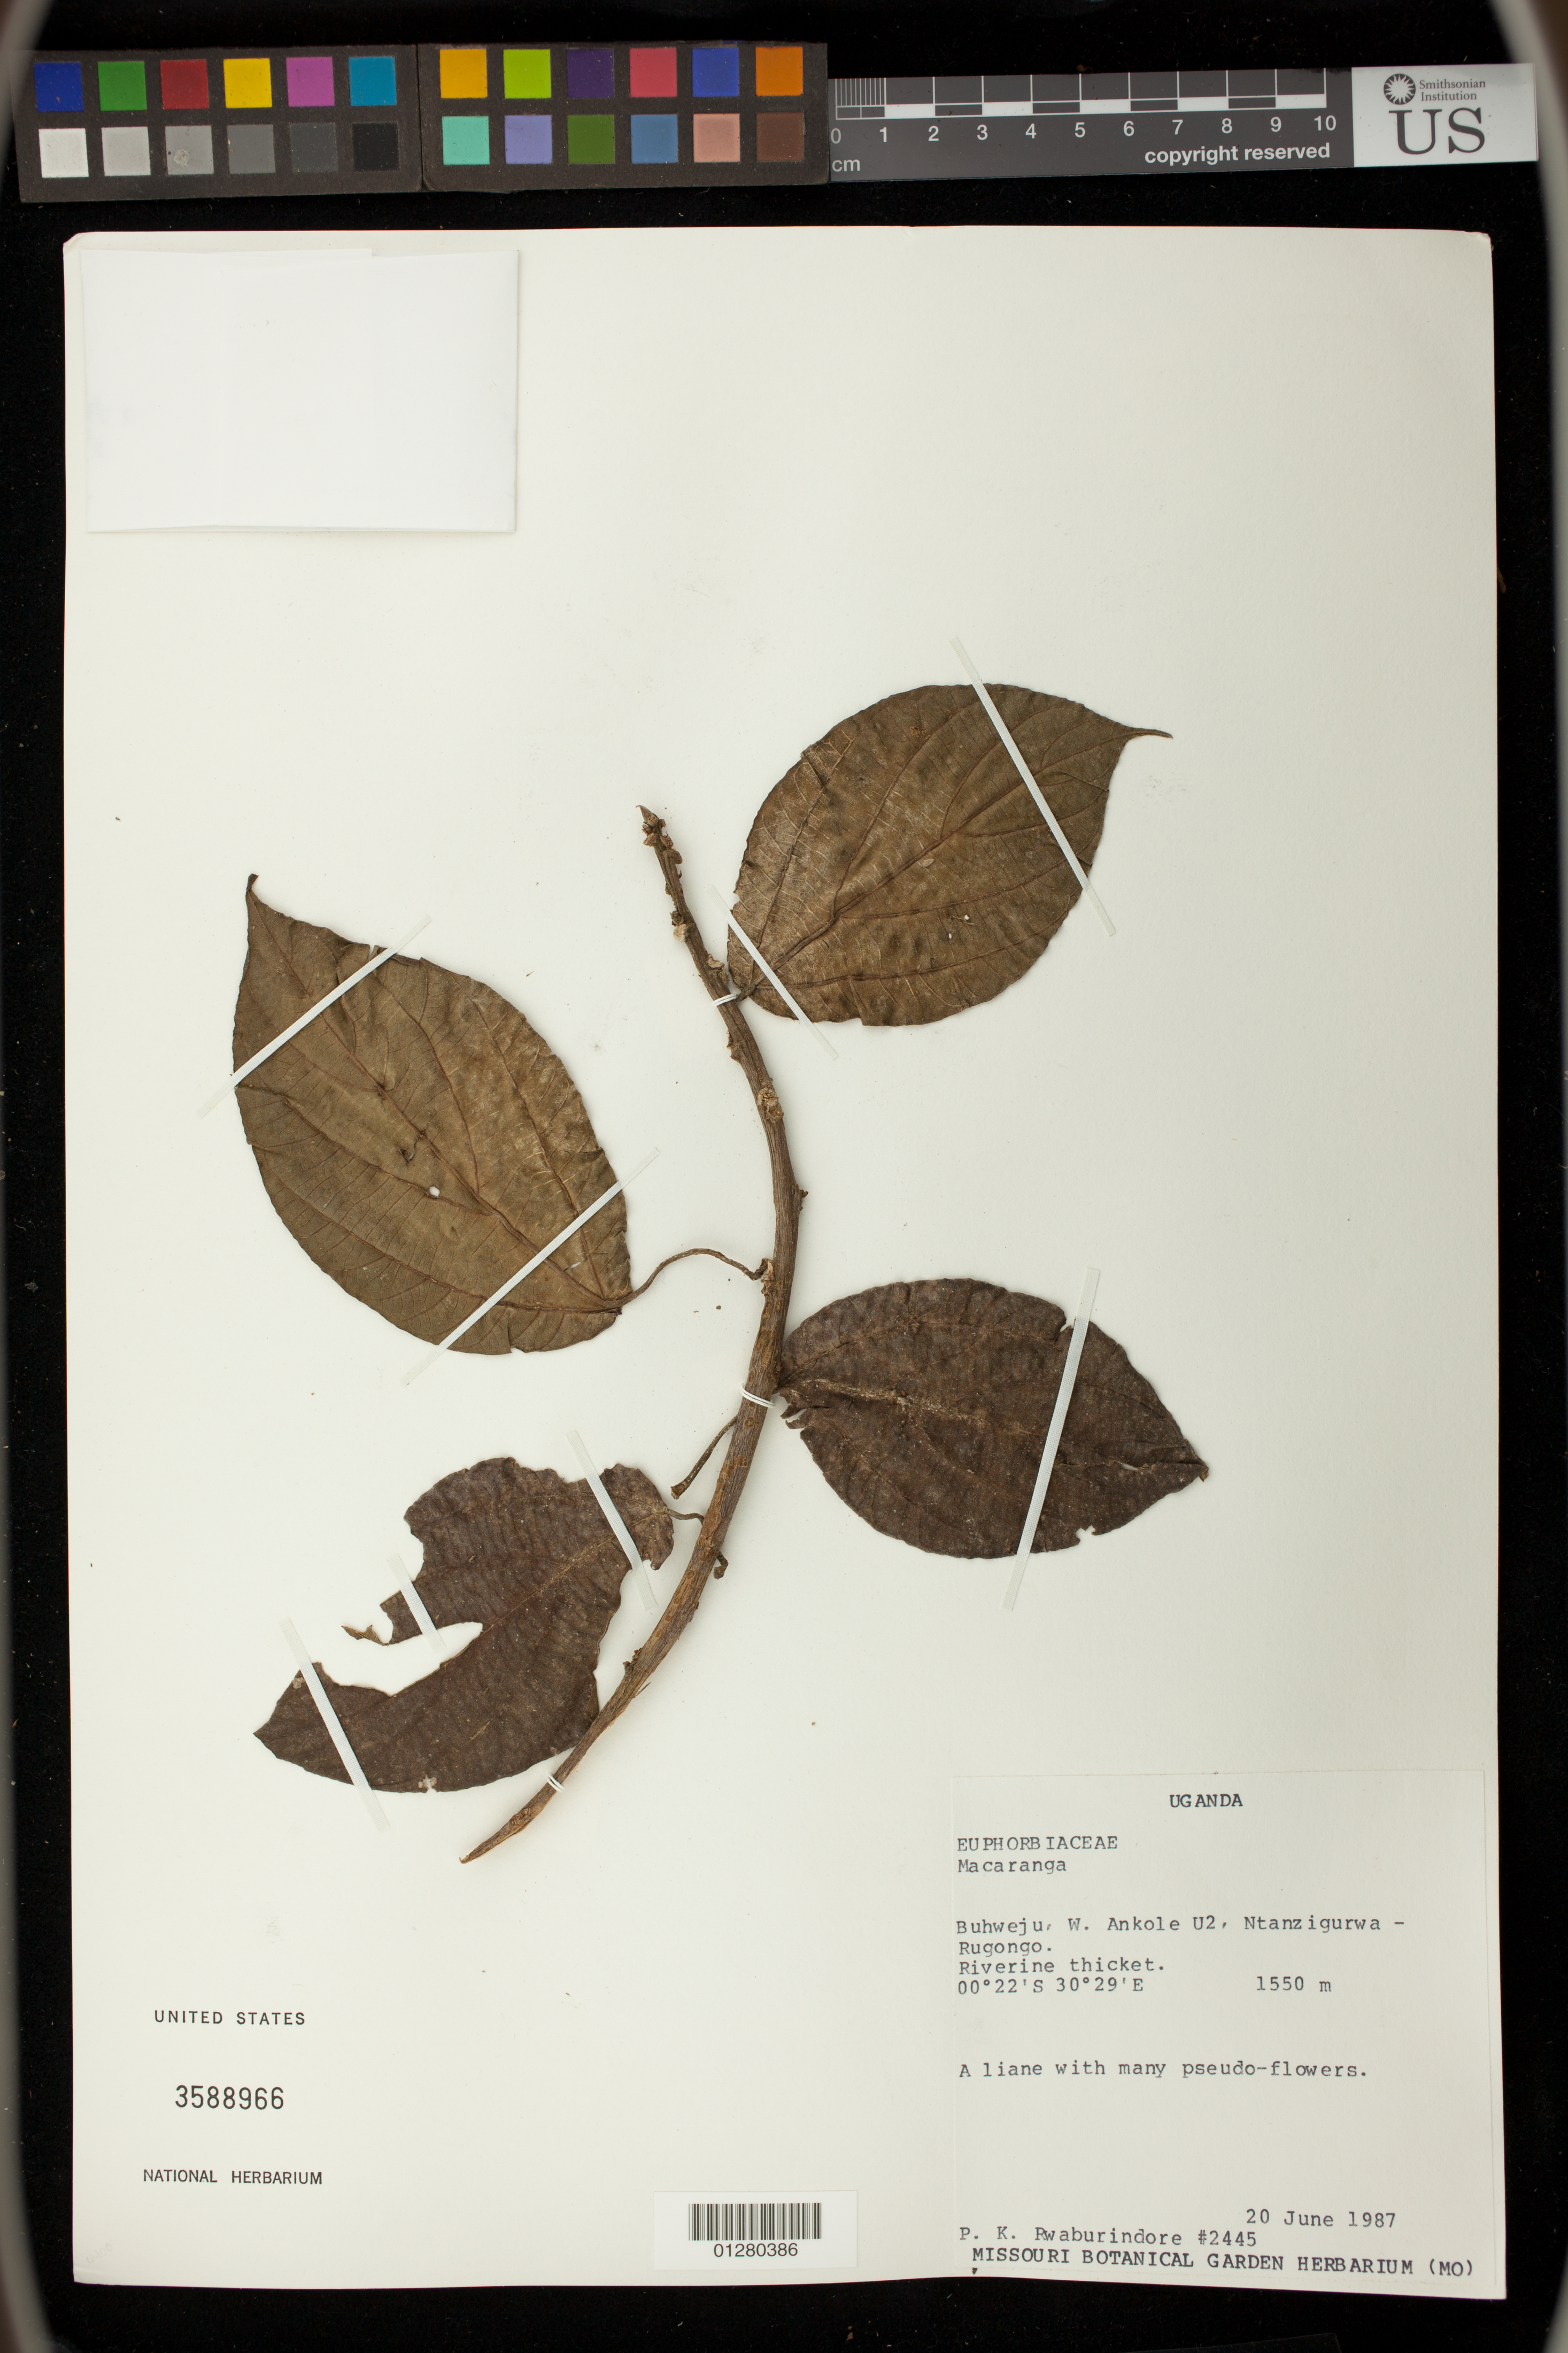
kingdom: Plantae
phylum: Tracheophyta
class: Magnoliopsida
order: Malpighiales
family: Euphorbiaceae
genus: Macaranga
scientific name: Macaranga sp.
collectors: P. Rwaburindore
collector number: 2445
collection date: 1987-06-20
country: Uganda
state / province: Western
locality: Buhweju W. Ankole U2, Ntanzigurwa Rugongo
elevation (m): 1550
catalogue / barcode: US 3588966